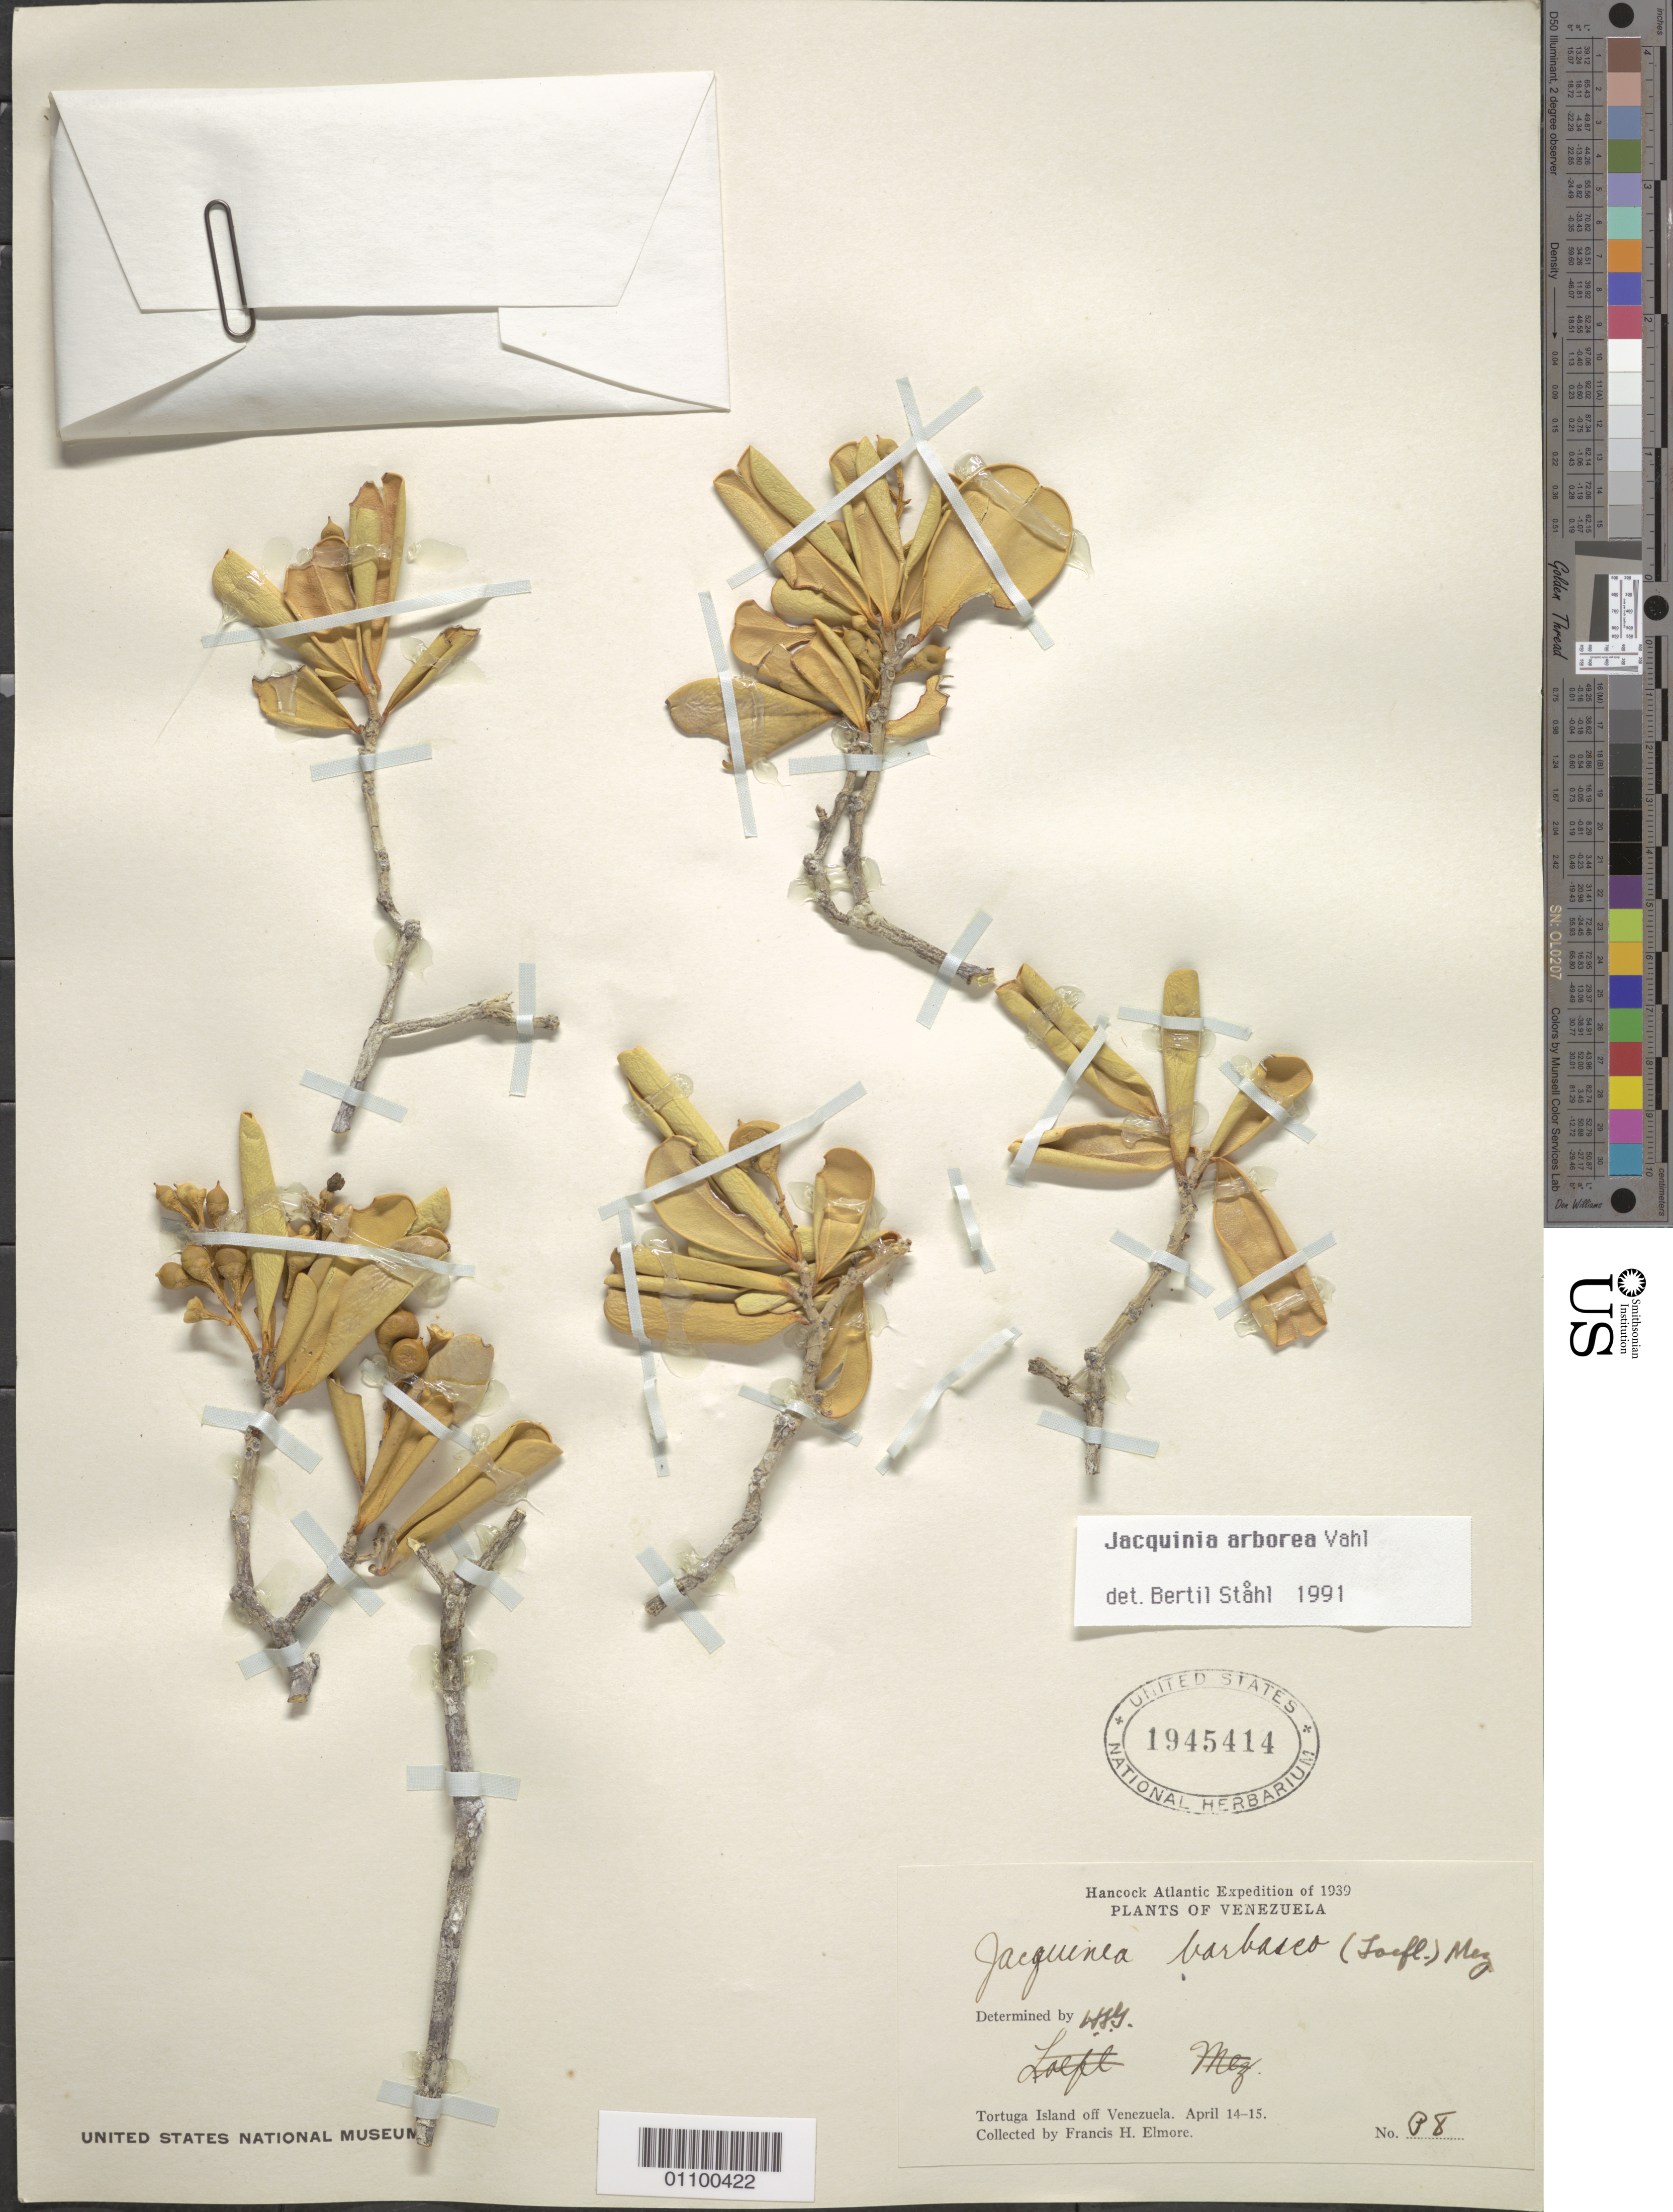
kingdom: Plantae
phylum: Tracheophyta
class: Magnoliopsida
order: Ericales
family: Primulaceae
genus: Jacquinia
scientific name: Jacquinia arborea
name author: Vahl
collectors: F. H. Elmore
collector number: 08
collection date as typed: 14 Apr 1939 or 14 Apr 1939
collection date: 1939-04-14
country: Venezuela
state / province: Dependencias Federales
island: Tortuga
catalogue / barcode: US 1945414